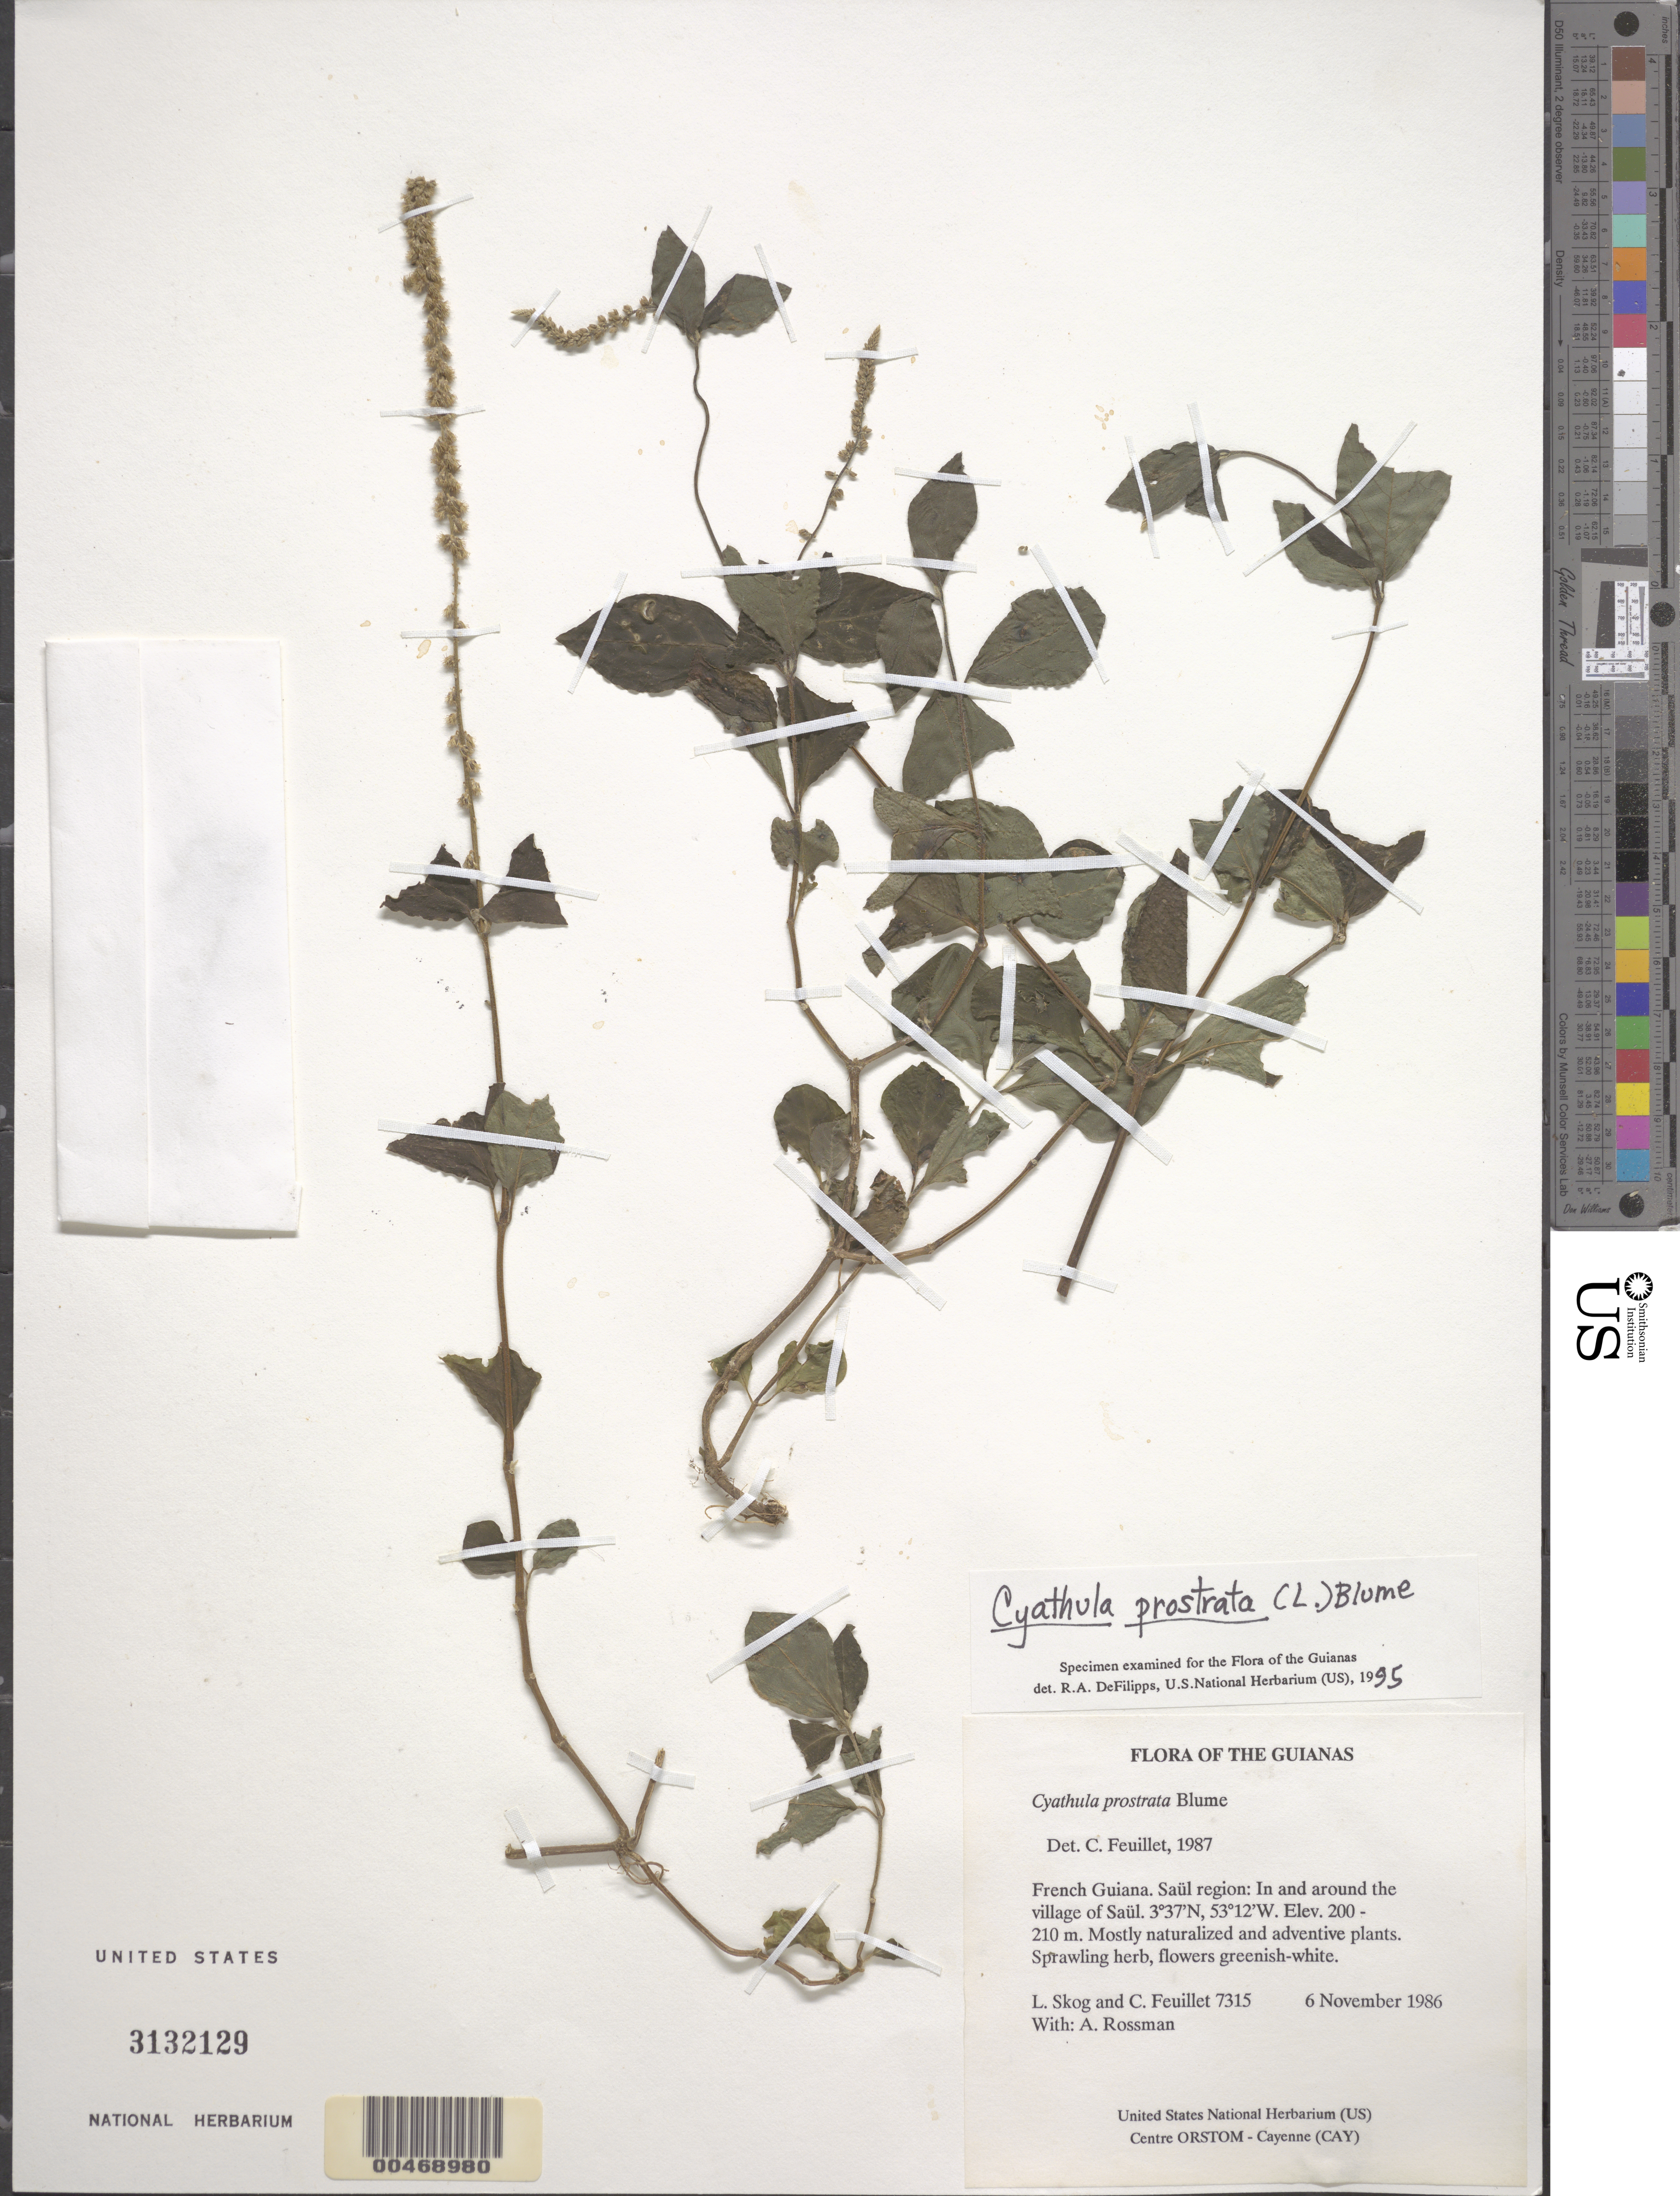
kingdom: Plantae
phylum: Tracheophyta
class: Magnoliopsida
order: Caryophyllales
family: Amaranthaceae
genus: Cyathula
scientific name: Cyathula prostrata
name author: (L.) Blume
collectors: L. E. Skog, C. Feuillet & A. Rossman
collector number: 7315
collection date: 1986-11-06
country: French Guiana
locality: The Guianas. Saül region: In and around the village of Saül.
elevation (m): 200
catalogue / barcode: US 3132129